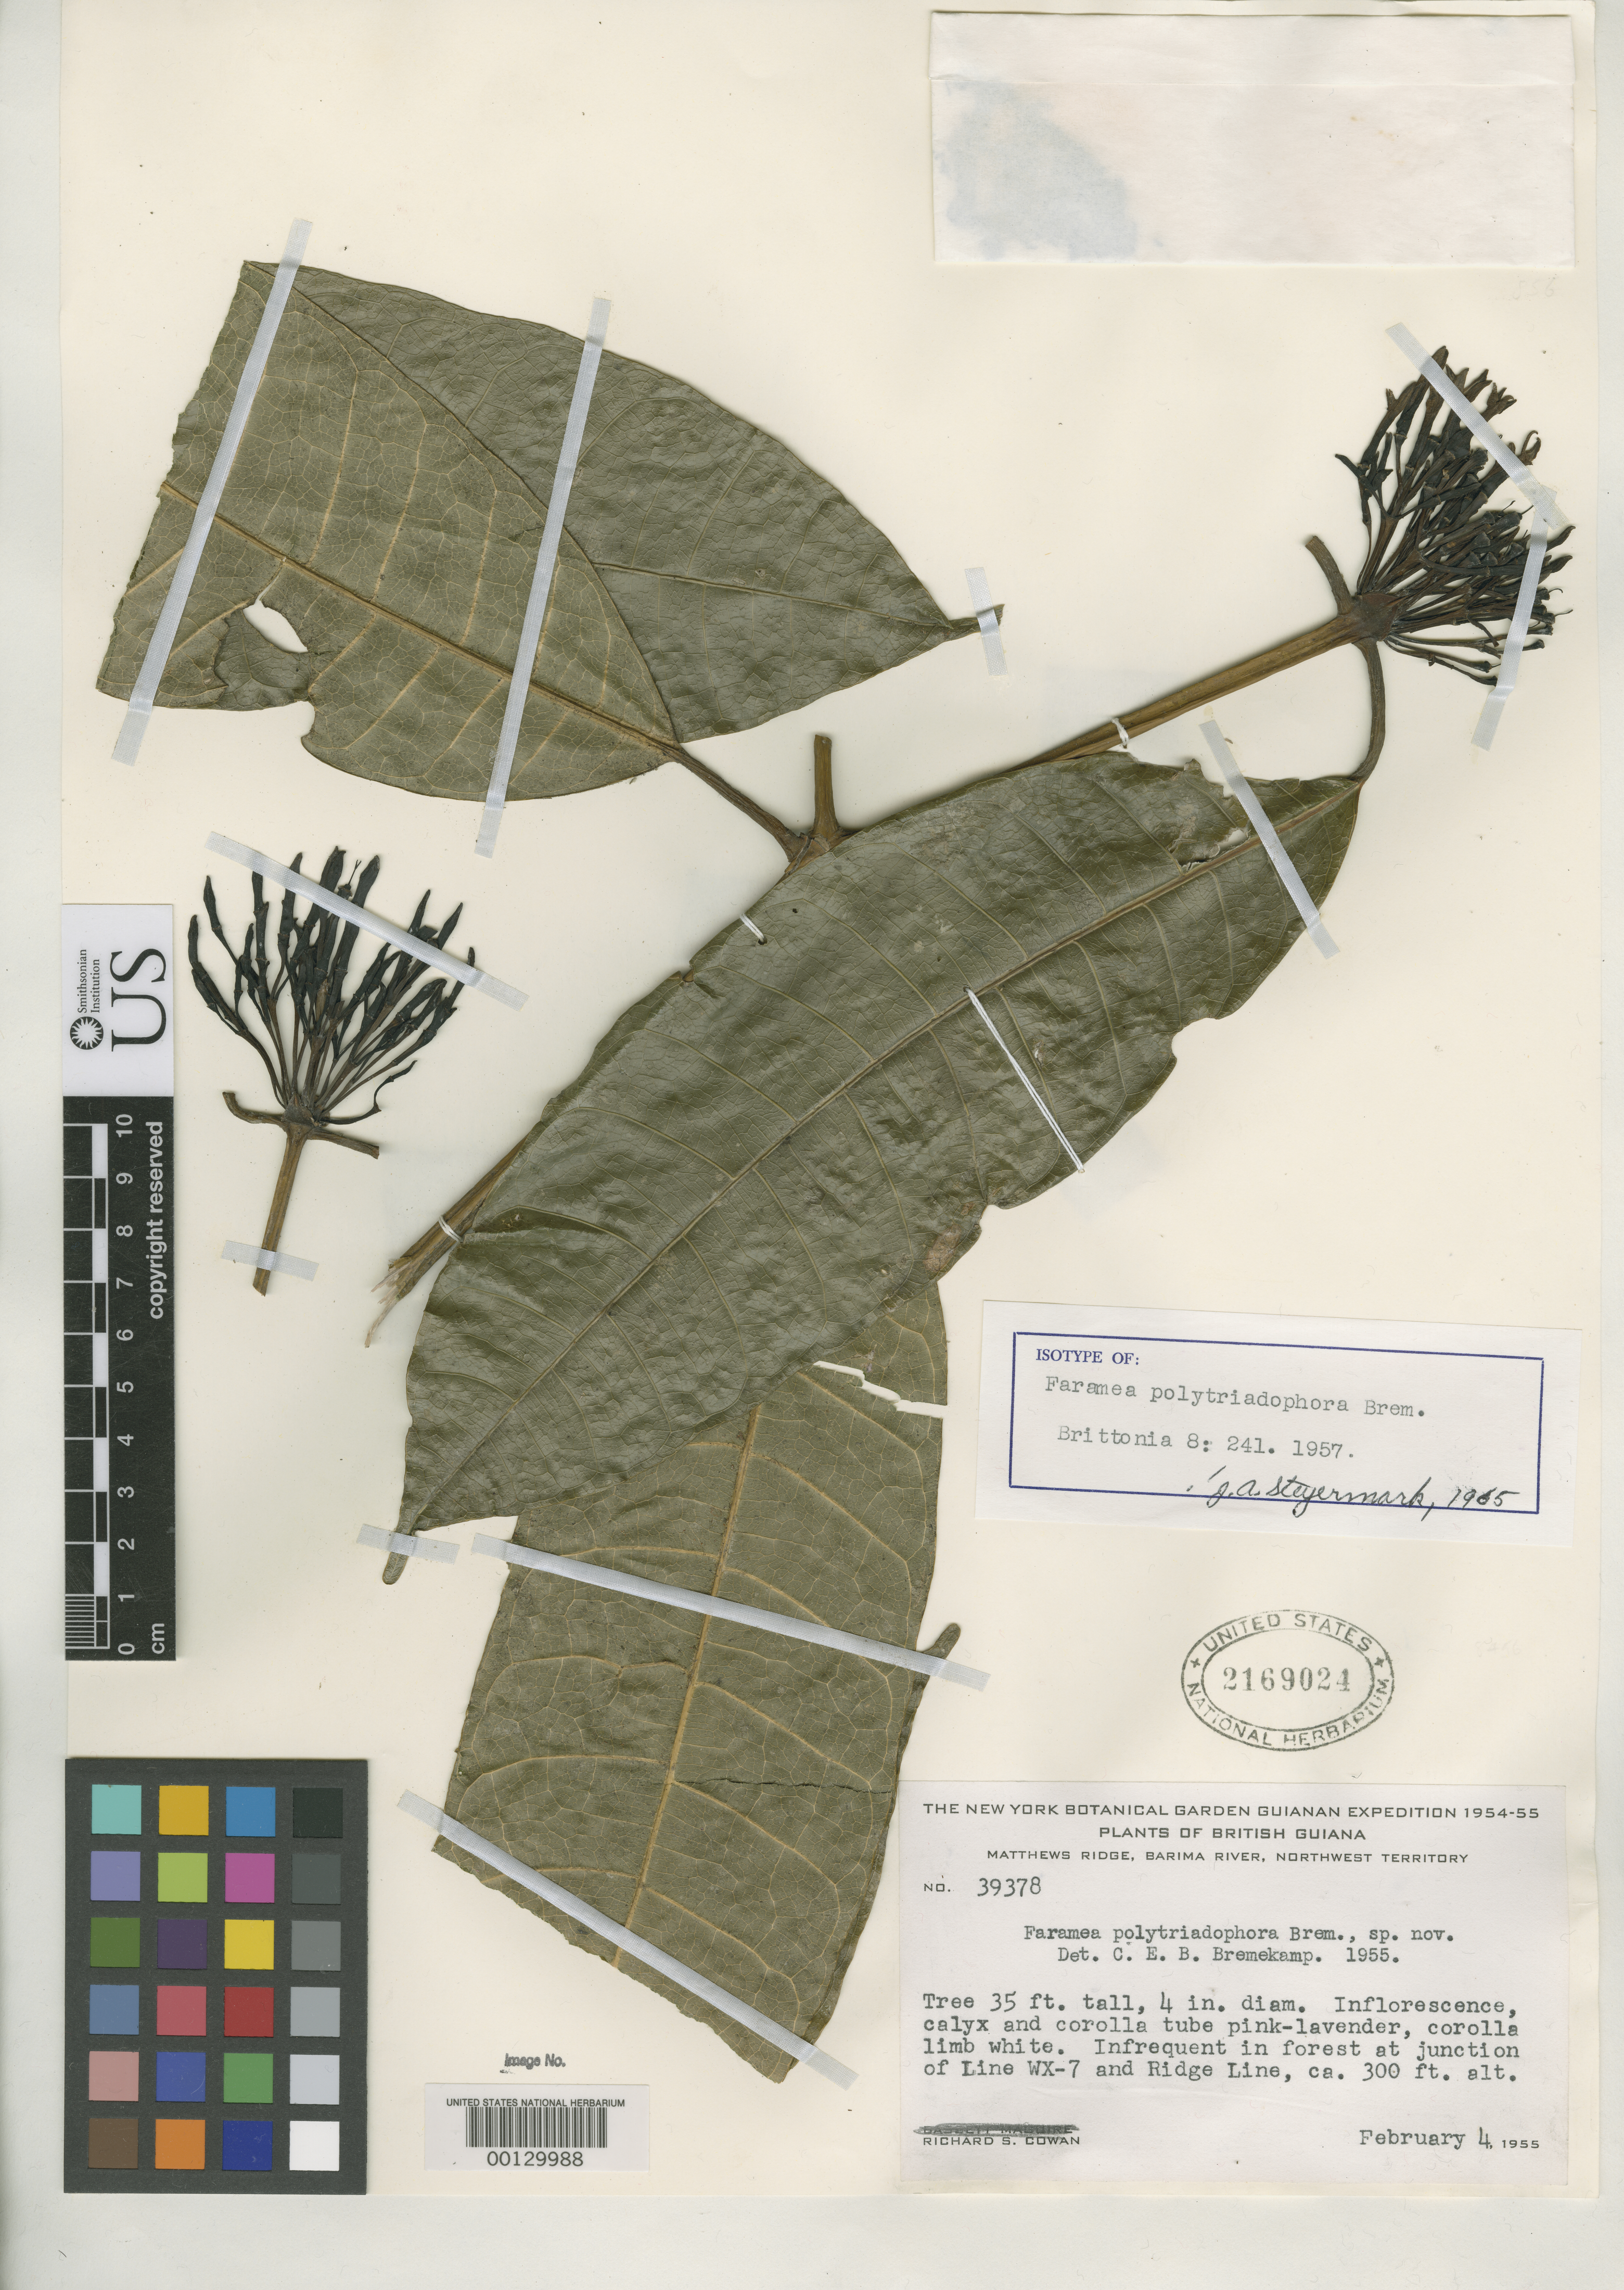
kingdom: Plantae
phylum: Tracheophyta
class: Magnoliopsida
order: Gentianales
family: Rubiaceae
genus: Faramea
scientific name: Faramea polytriadophora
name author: Bremek.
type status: Isotype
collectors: R. S. Cowan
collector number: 39378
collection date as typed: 04 Feb 1955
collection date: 1955-02-04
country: Guyana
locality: Mathews ridge, Northwest Territory.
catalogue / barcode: US 2169024